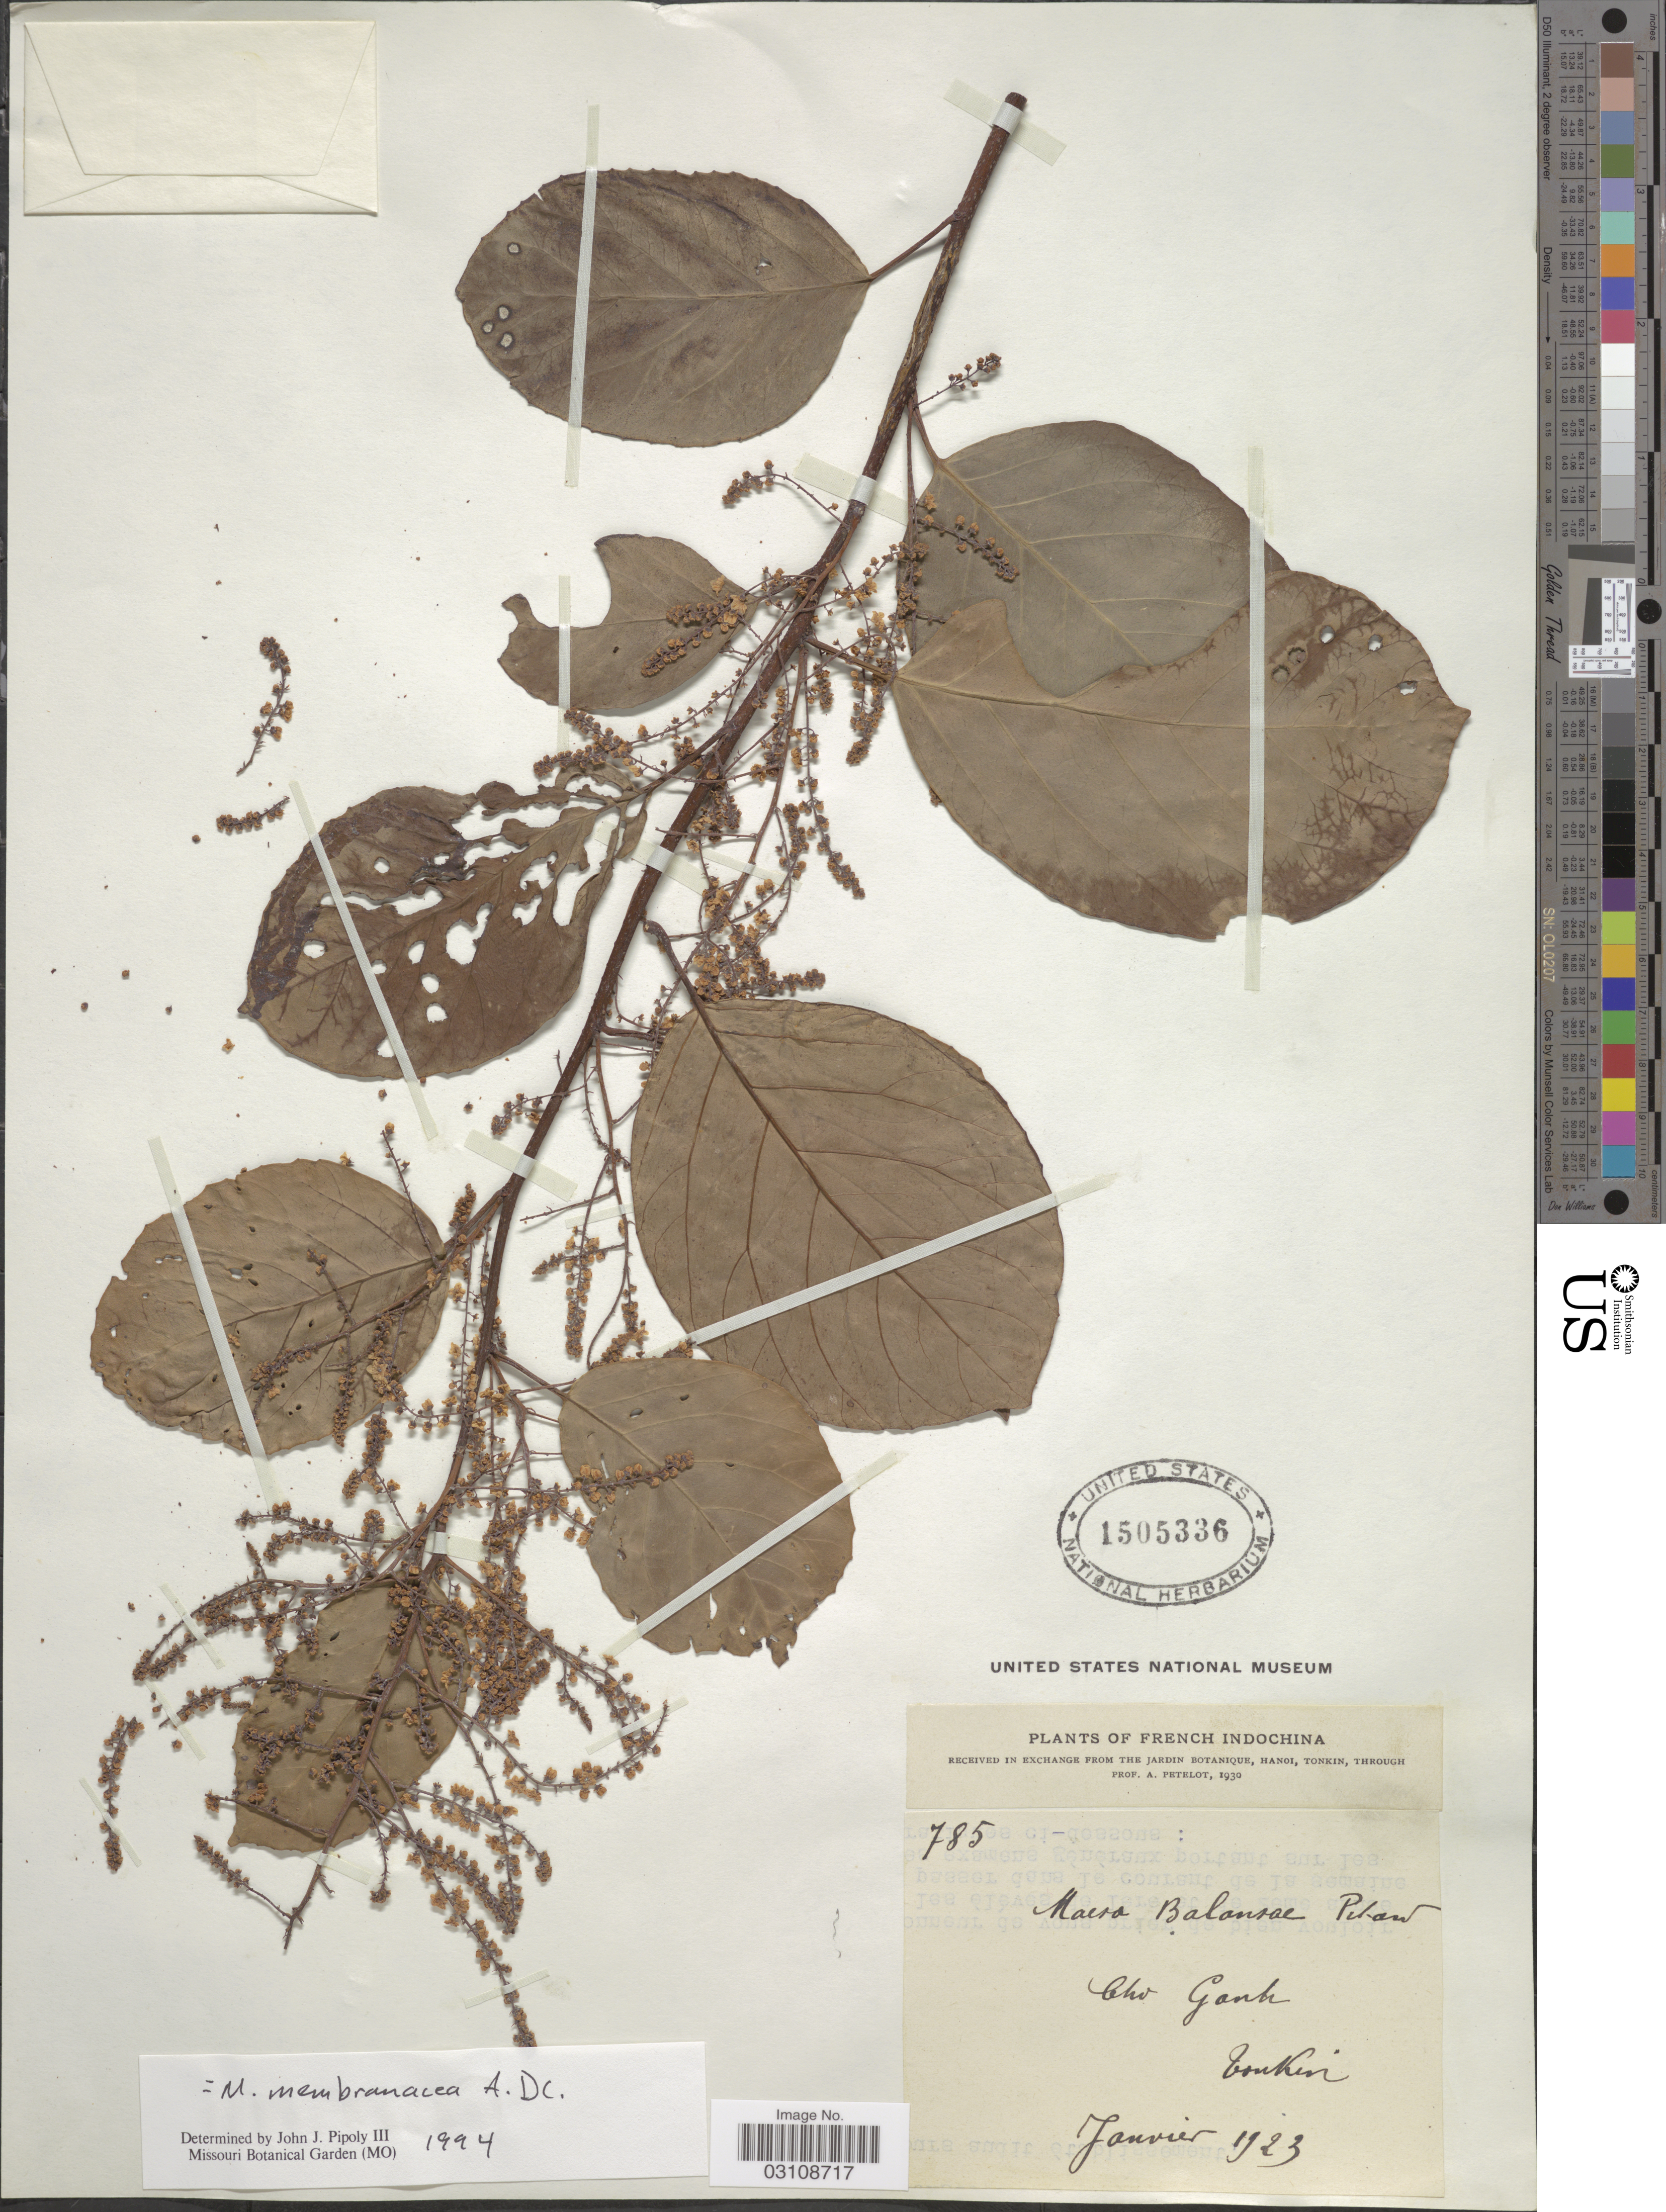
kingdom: Plantae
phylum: Tracheophyta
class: Magnoliopsida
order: Ericales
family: Primulaceae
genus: Maesa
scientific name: Maesa membranacea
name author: A. DC.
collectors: A. Petelot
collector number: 785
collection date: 1923-01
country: Vietnam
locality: French Indochina, Cho Ganh.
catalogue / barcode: US 1505336